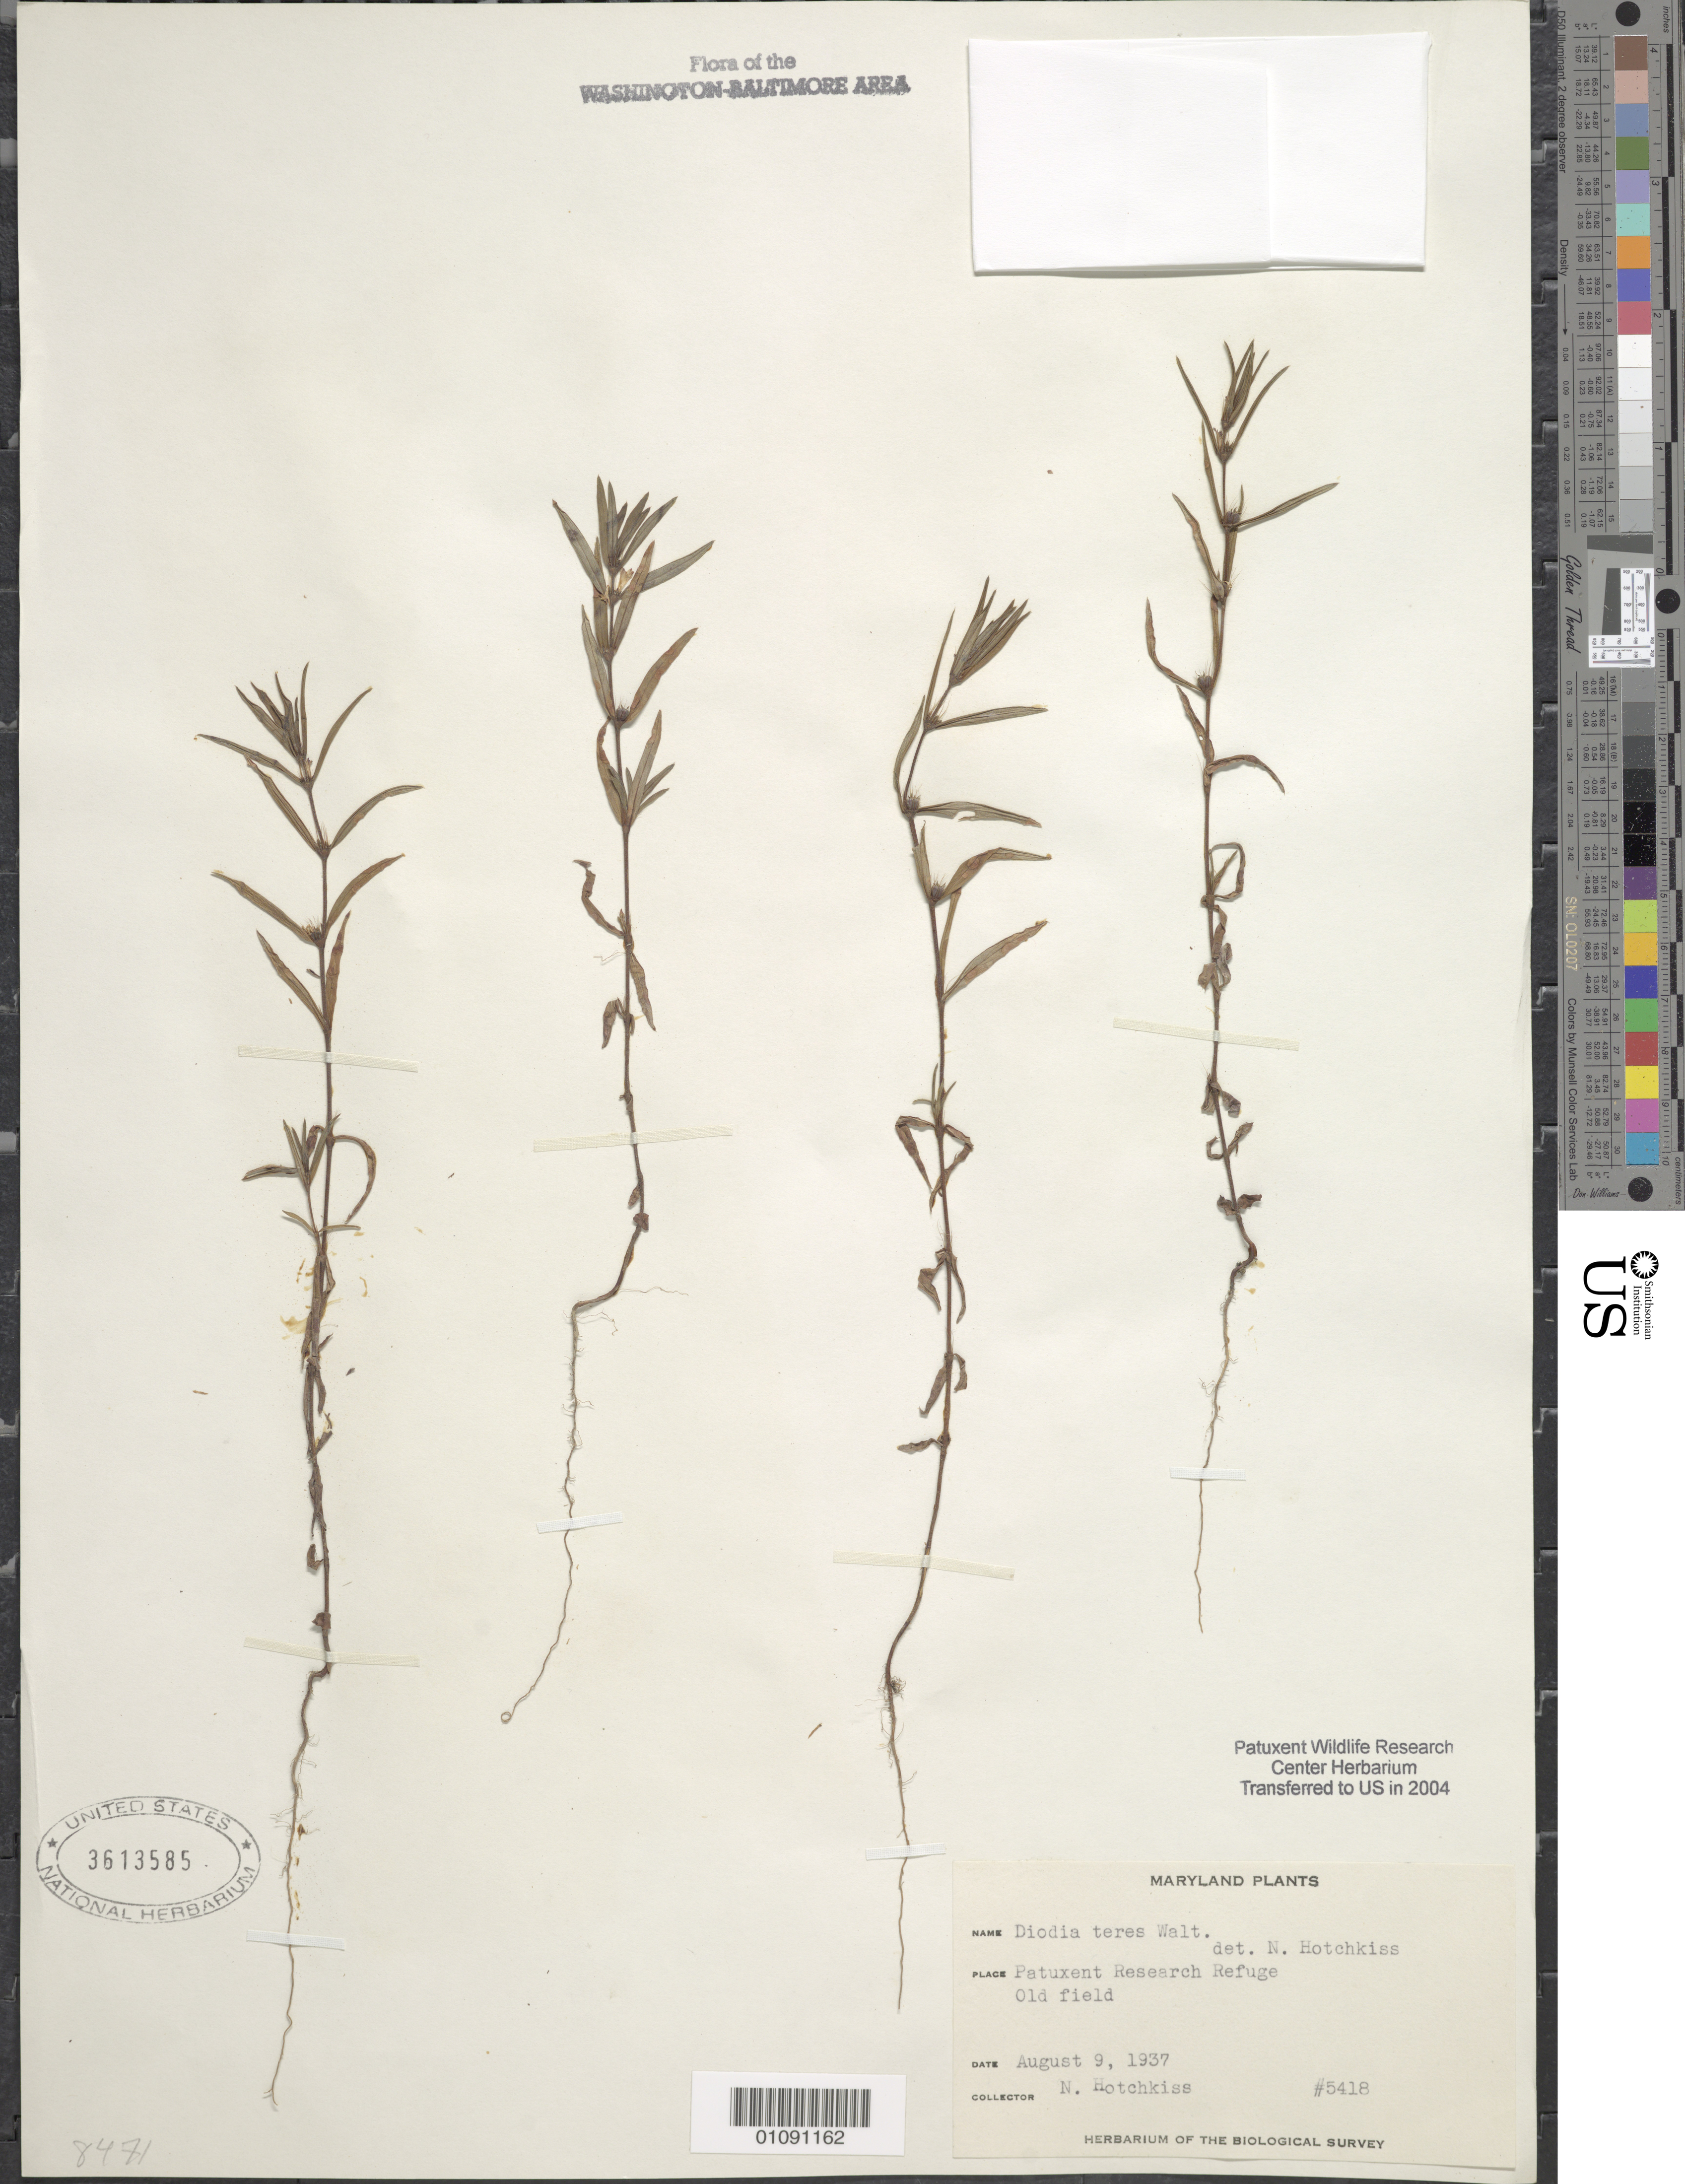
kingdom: Plantae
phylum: Tracheophyta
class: Magnoliopsida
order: Gentianales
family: Rubiaceae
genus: Diodia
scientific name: Diodia teres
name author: Walter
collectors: N. Hotchkiss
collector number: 5418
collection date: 1937-08-09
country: United States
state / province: Maryland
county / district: Prince George's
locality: Patuxent Wildlife Refuge.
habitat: Old field.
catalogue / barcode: US 3613585